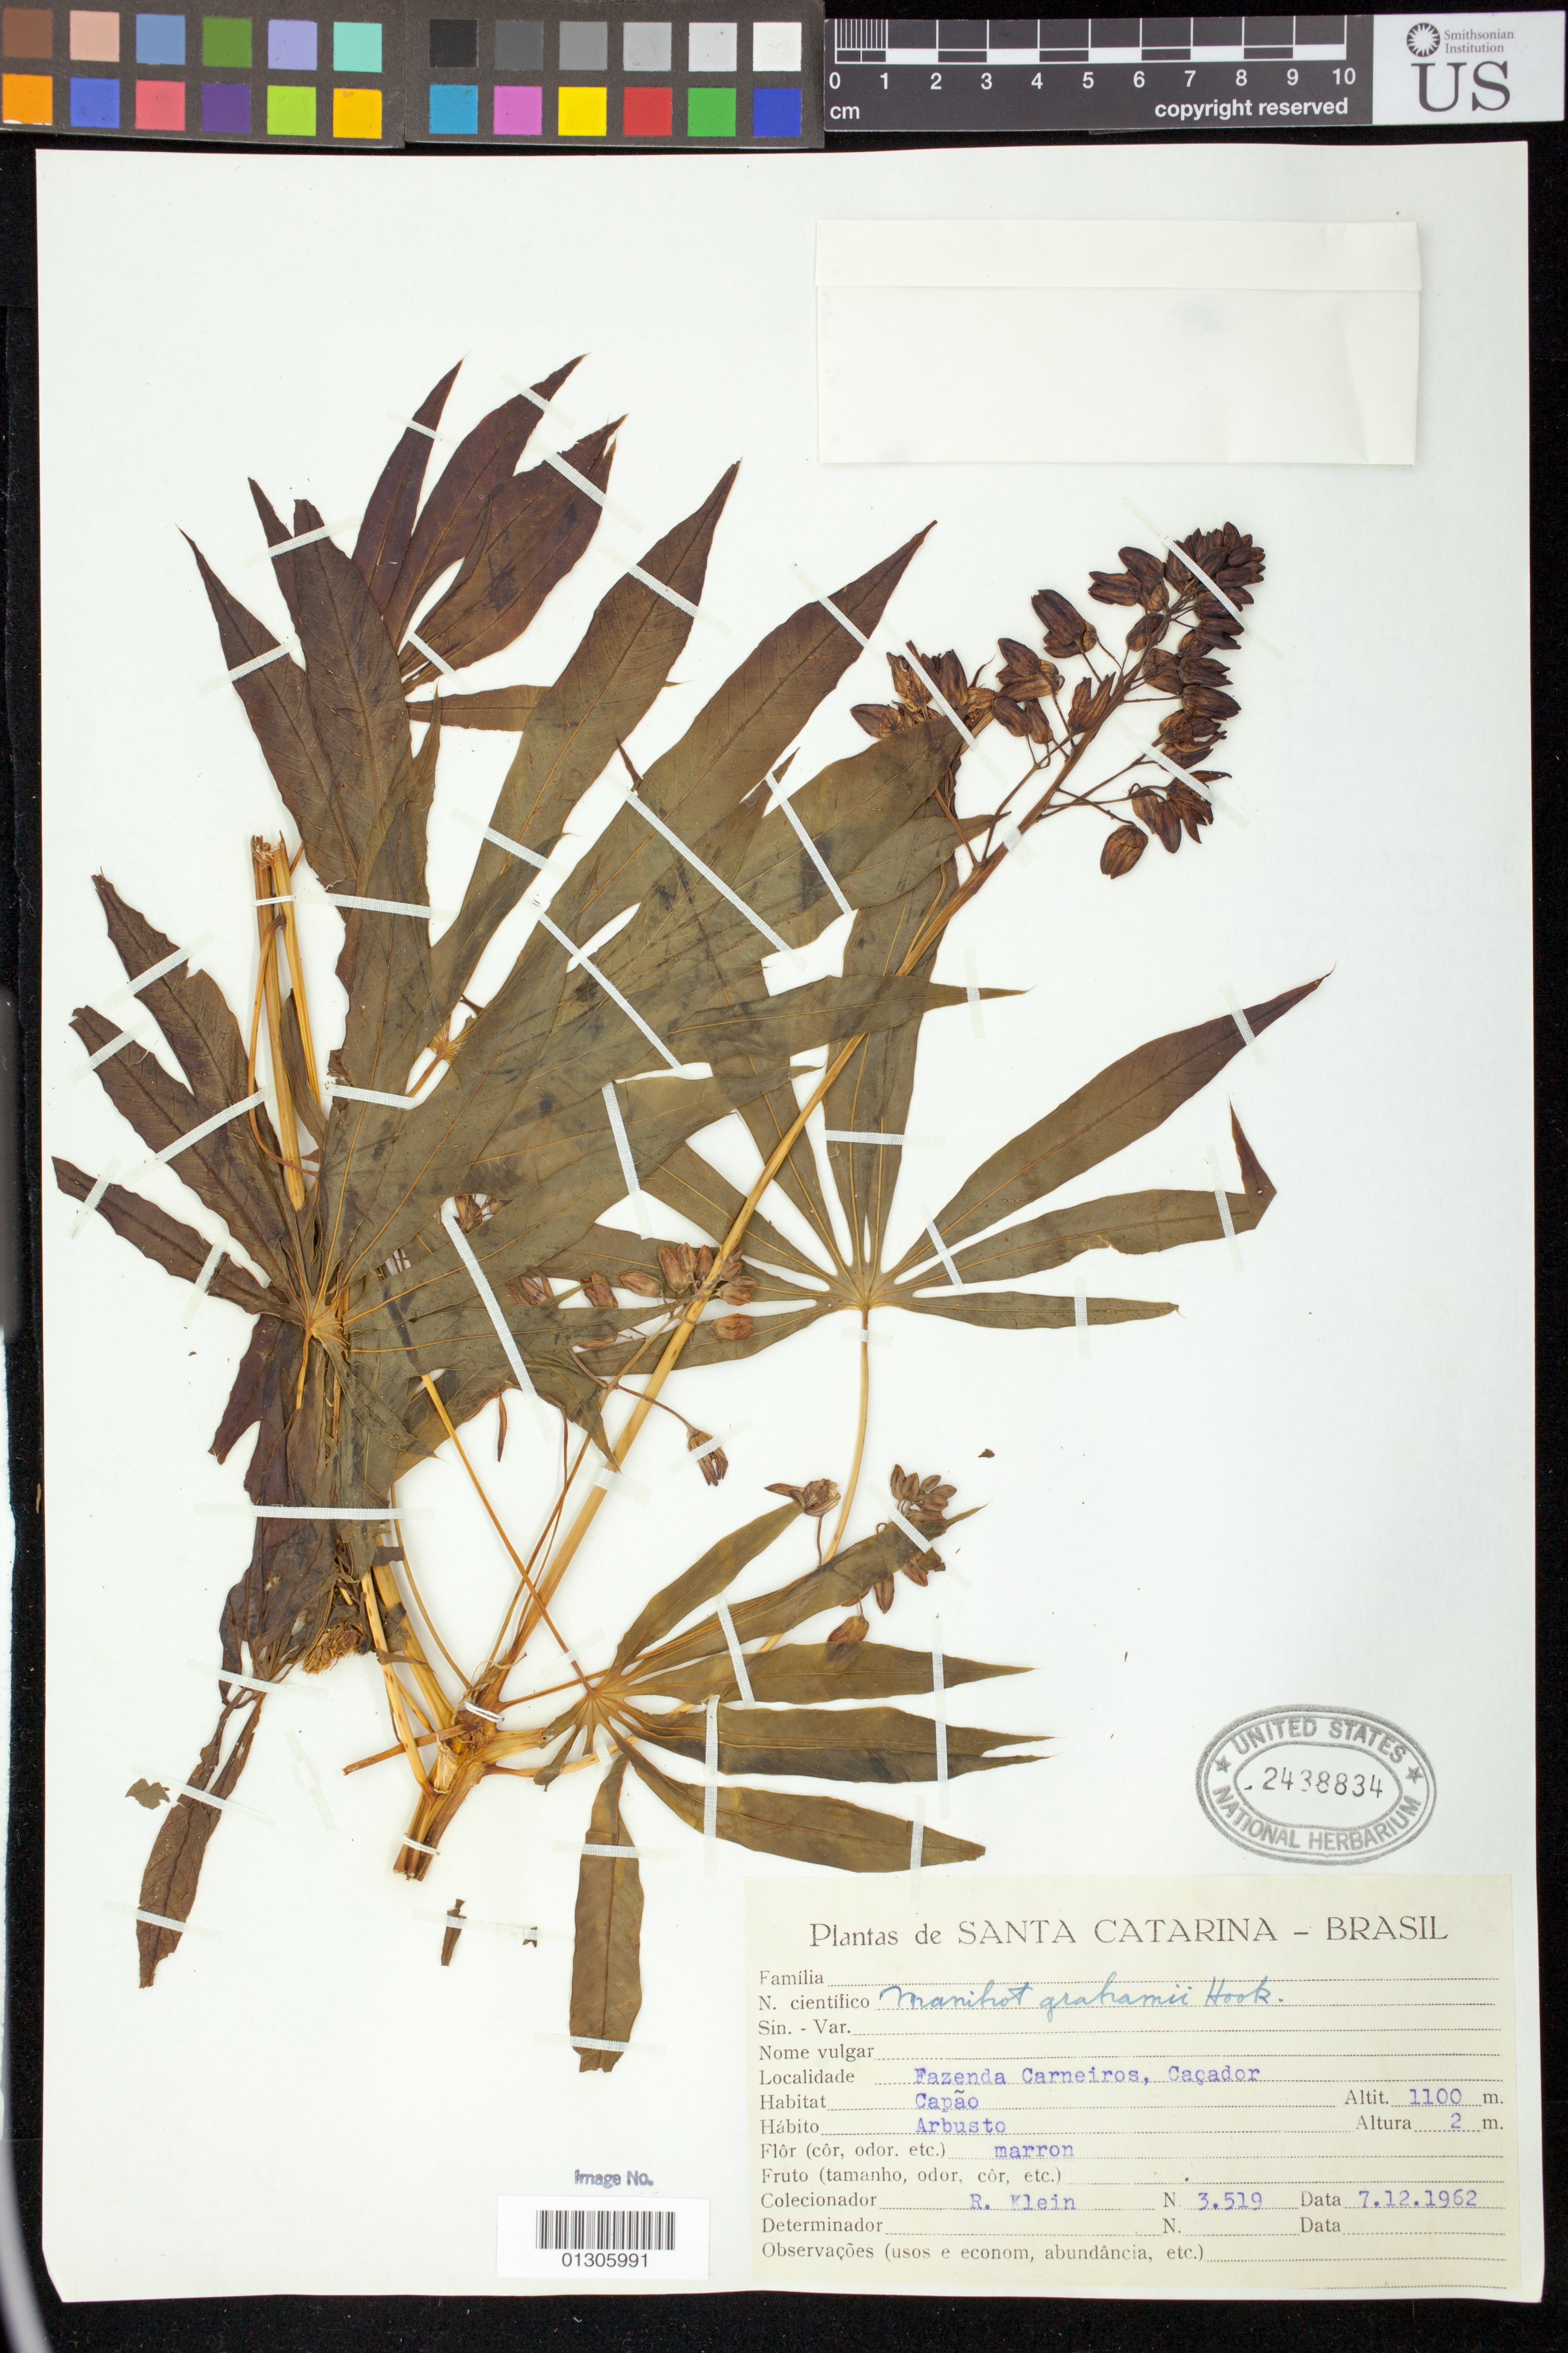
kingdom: Plantae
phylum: Tracheophyta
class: Magnoliopsida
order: Malpighiales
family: Euphorbiaceae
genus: Manihot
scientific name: Manihot guaranitica subsp. guaranitica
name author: Chodat & Hassl.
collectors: R. M. Klein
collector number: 3519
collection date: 1962-07-12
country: Brazil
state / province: Santa Catarina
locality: Fazenda Carneiros, Cacador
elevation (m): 1100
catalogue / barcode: US 2438834